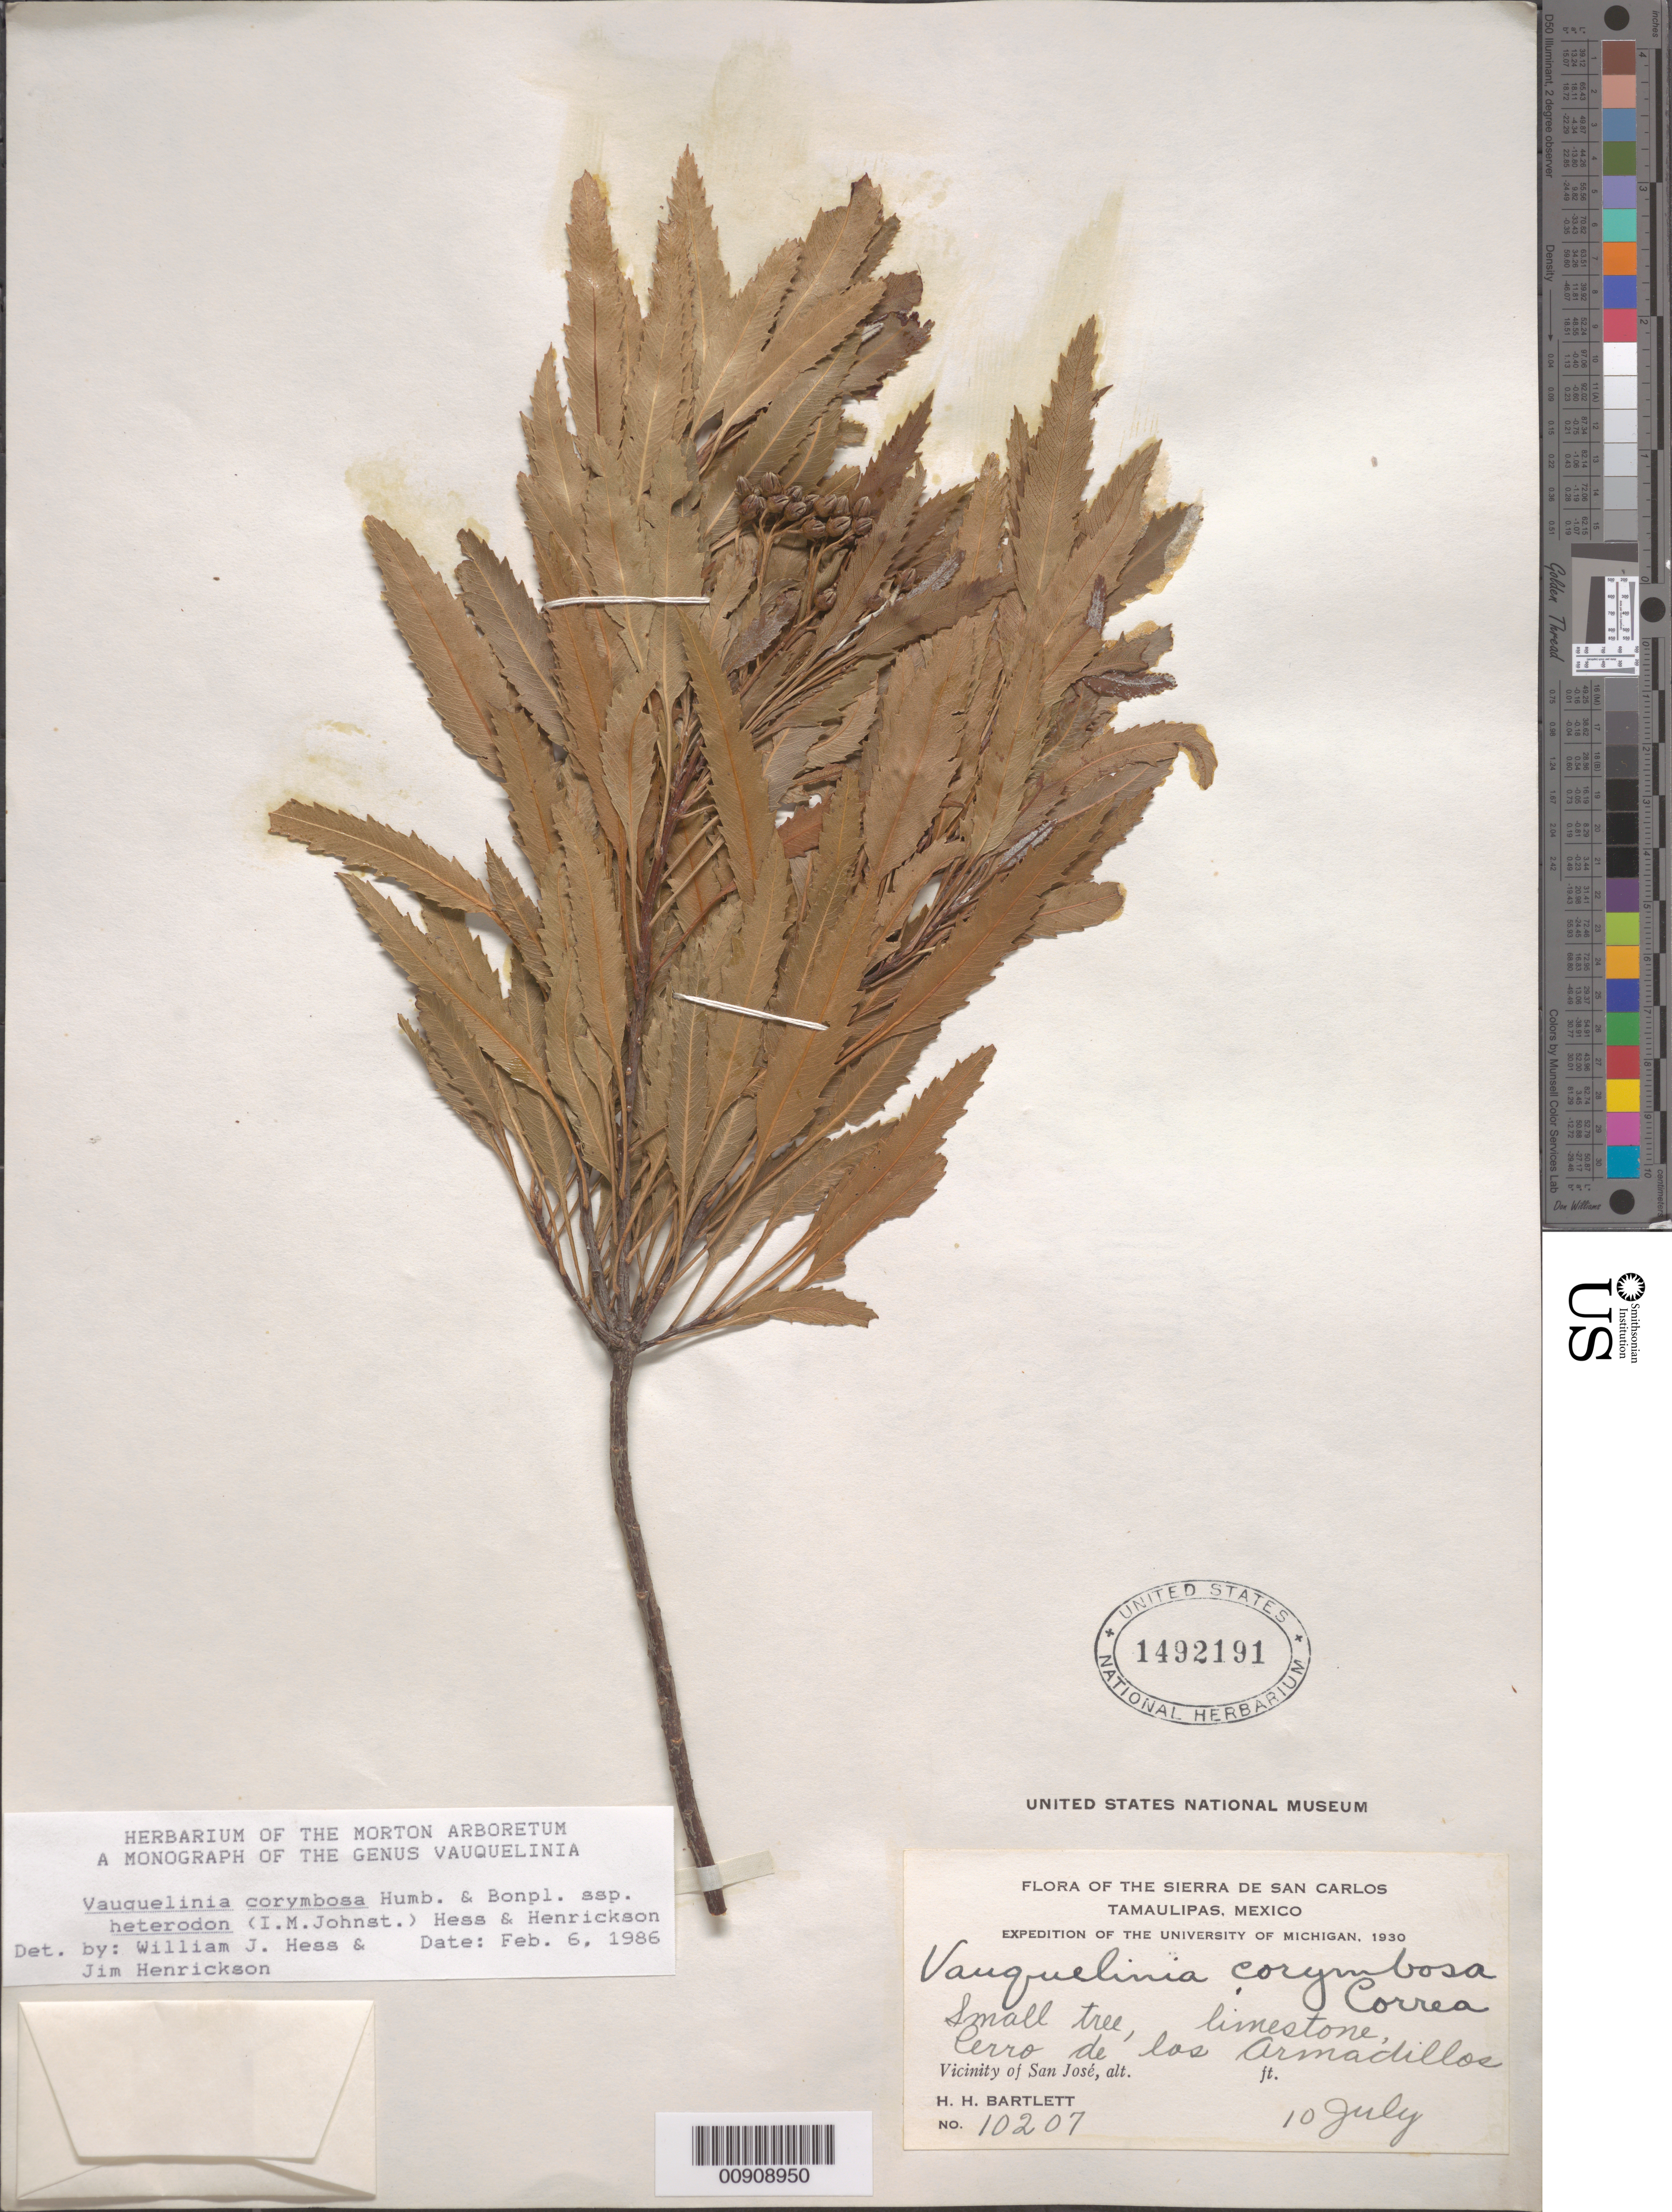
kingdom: Plantae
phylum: Tracheophyta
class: Magnoliopsida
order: Rosales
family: Rosaceae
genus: Vauquelinia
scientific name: Vauquelinia corymbosa subsp. heterodon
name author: (I.M. Johnst.) W.J. Hess & Henrickson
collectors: H. H. Bartlett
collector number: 10207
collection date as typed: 10 Jul 1930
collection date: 1930-07-10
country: Mexico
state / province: Tamaulipas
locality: Cerro de los Armadillos. Vicinity of San José. Sierra de San Carlos, Tamaulipas.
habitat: Limestone.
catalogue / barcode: US 1492191